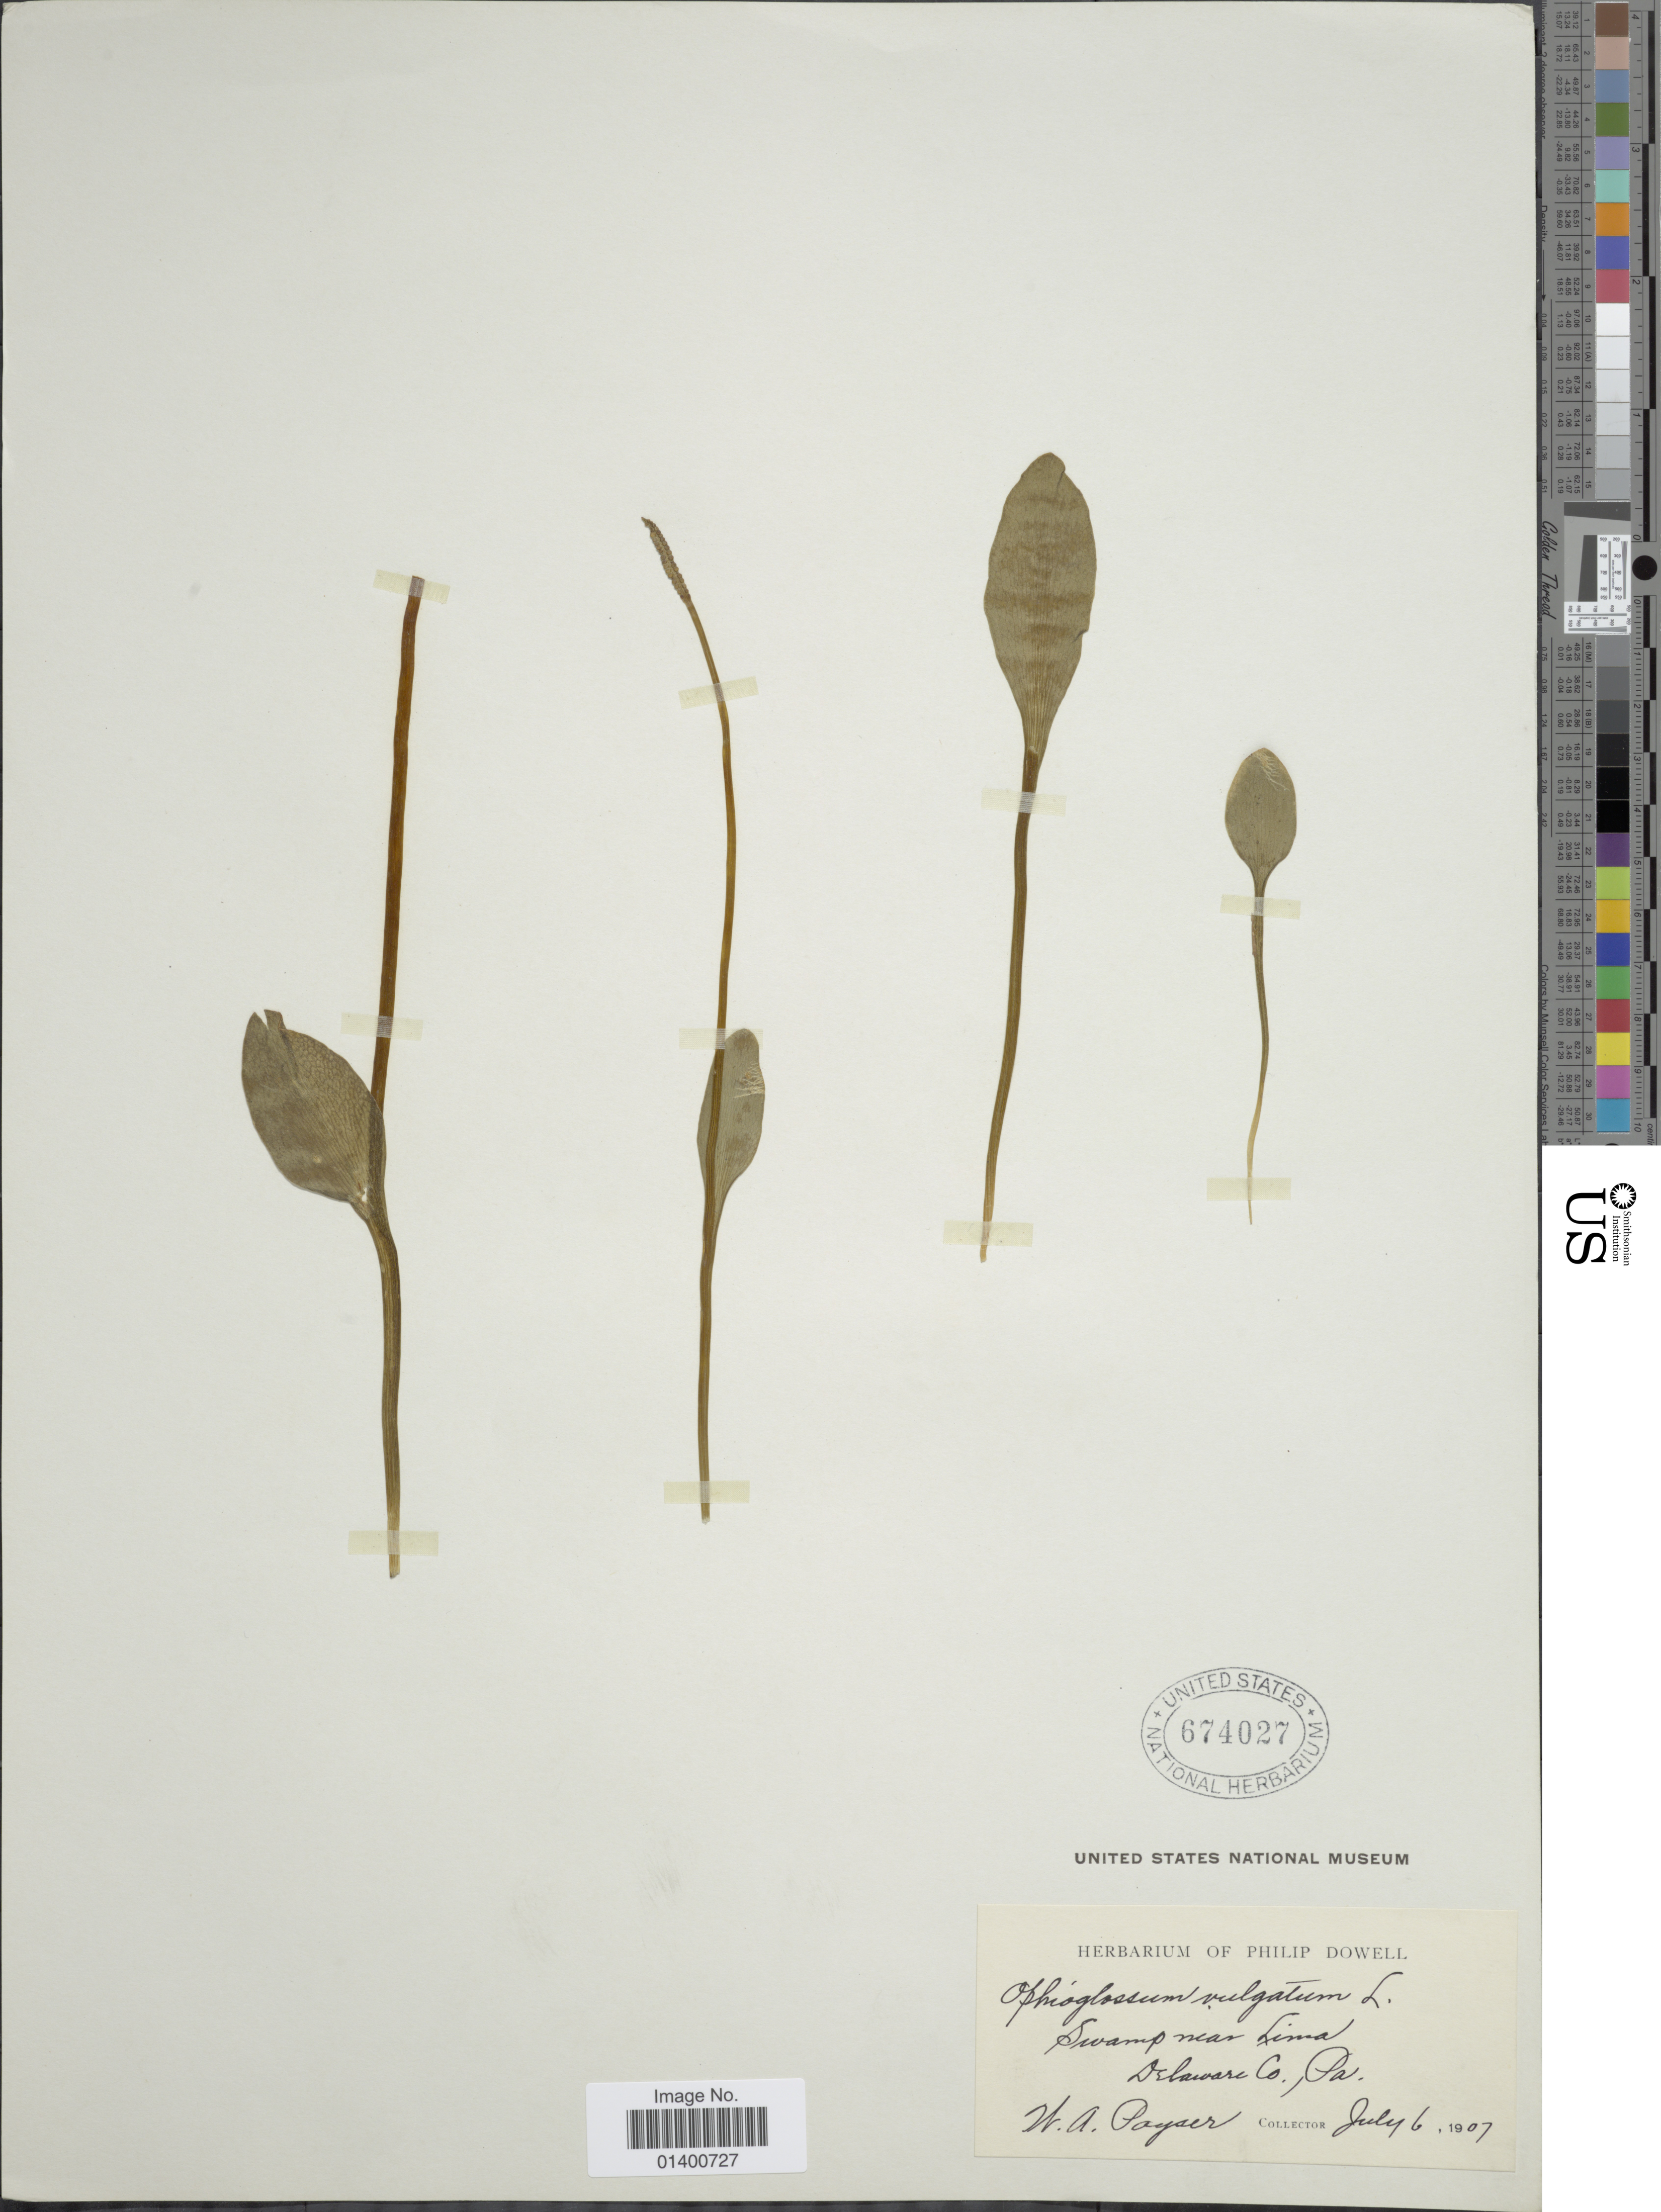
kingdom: Plantae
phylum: Tracheophyta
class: Polypodiopsida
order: Ophioglossales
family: Ophioglossaceae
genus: Ophioglossum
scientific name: Ophioglossum vulgatum var. pseudopodum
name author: (S.F. Blake) Farw.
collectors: W. Payser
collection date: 1907-07-06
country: United States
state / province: Pennsylvania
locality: Swamp near Lima, Delaware Co.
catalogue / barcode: US 674027